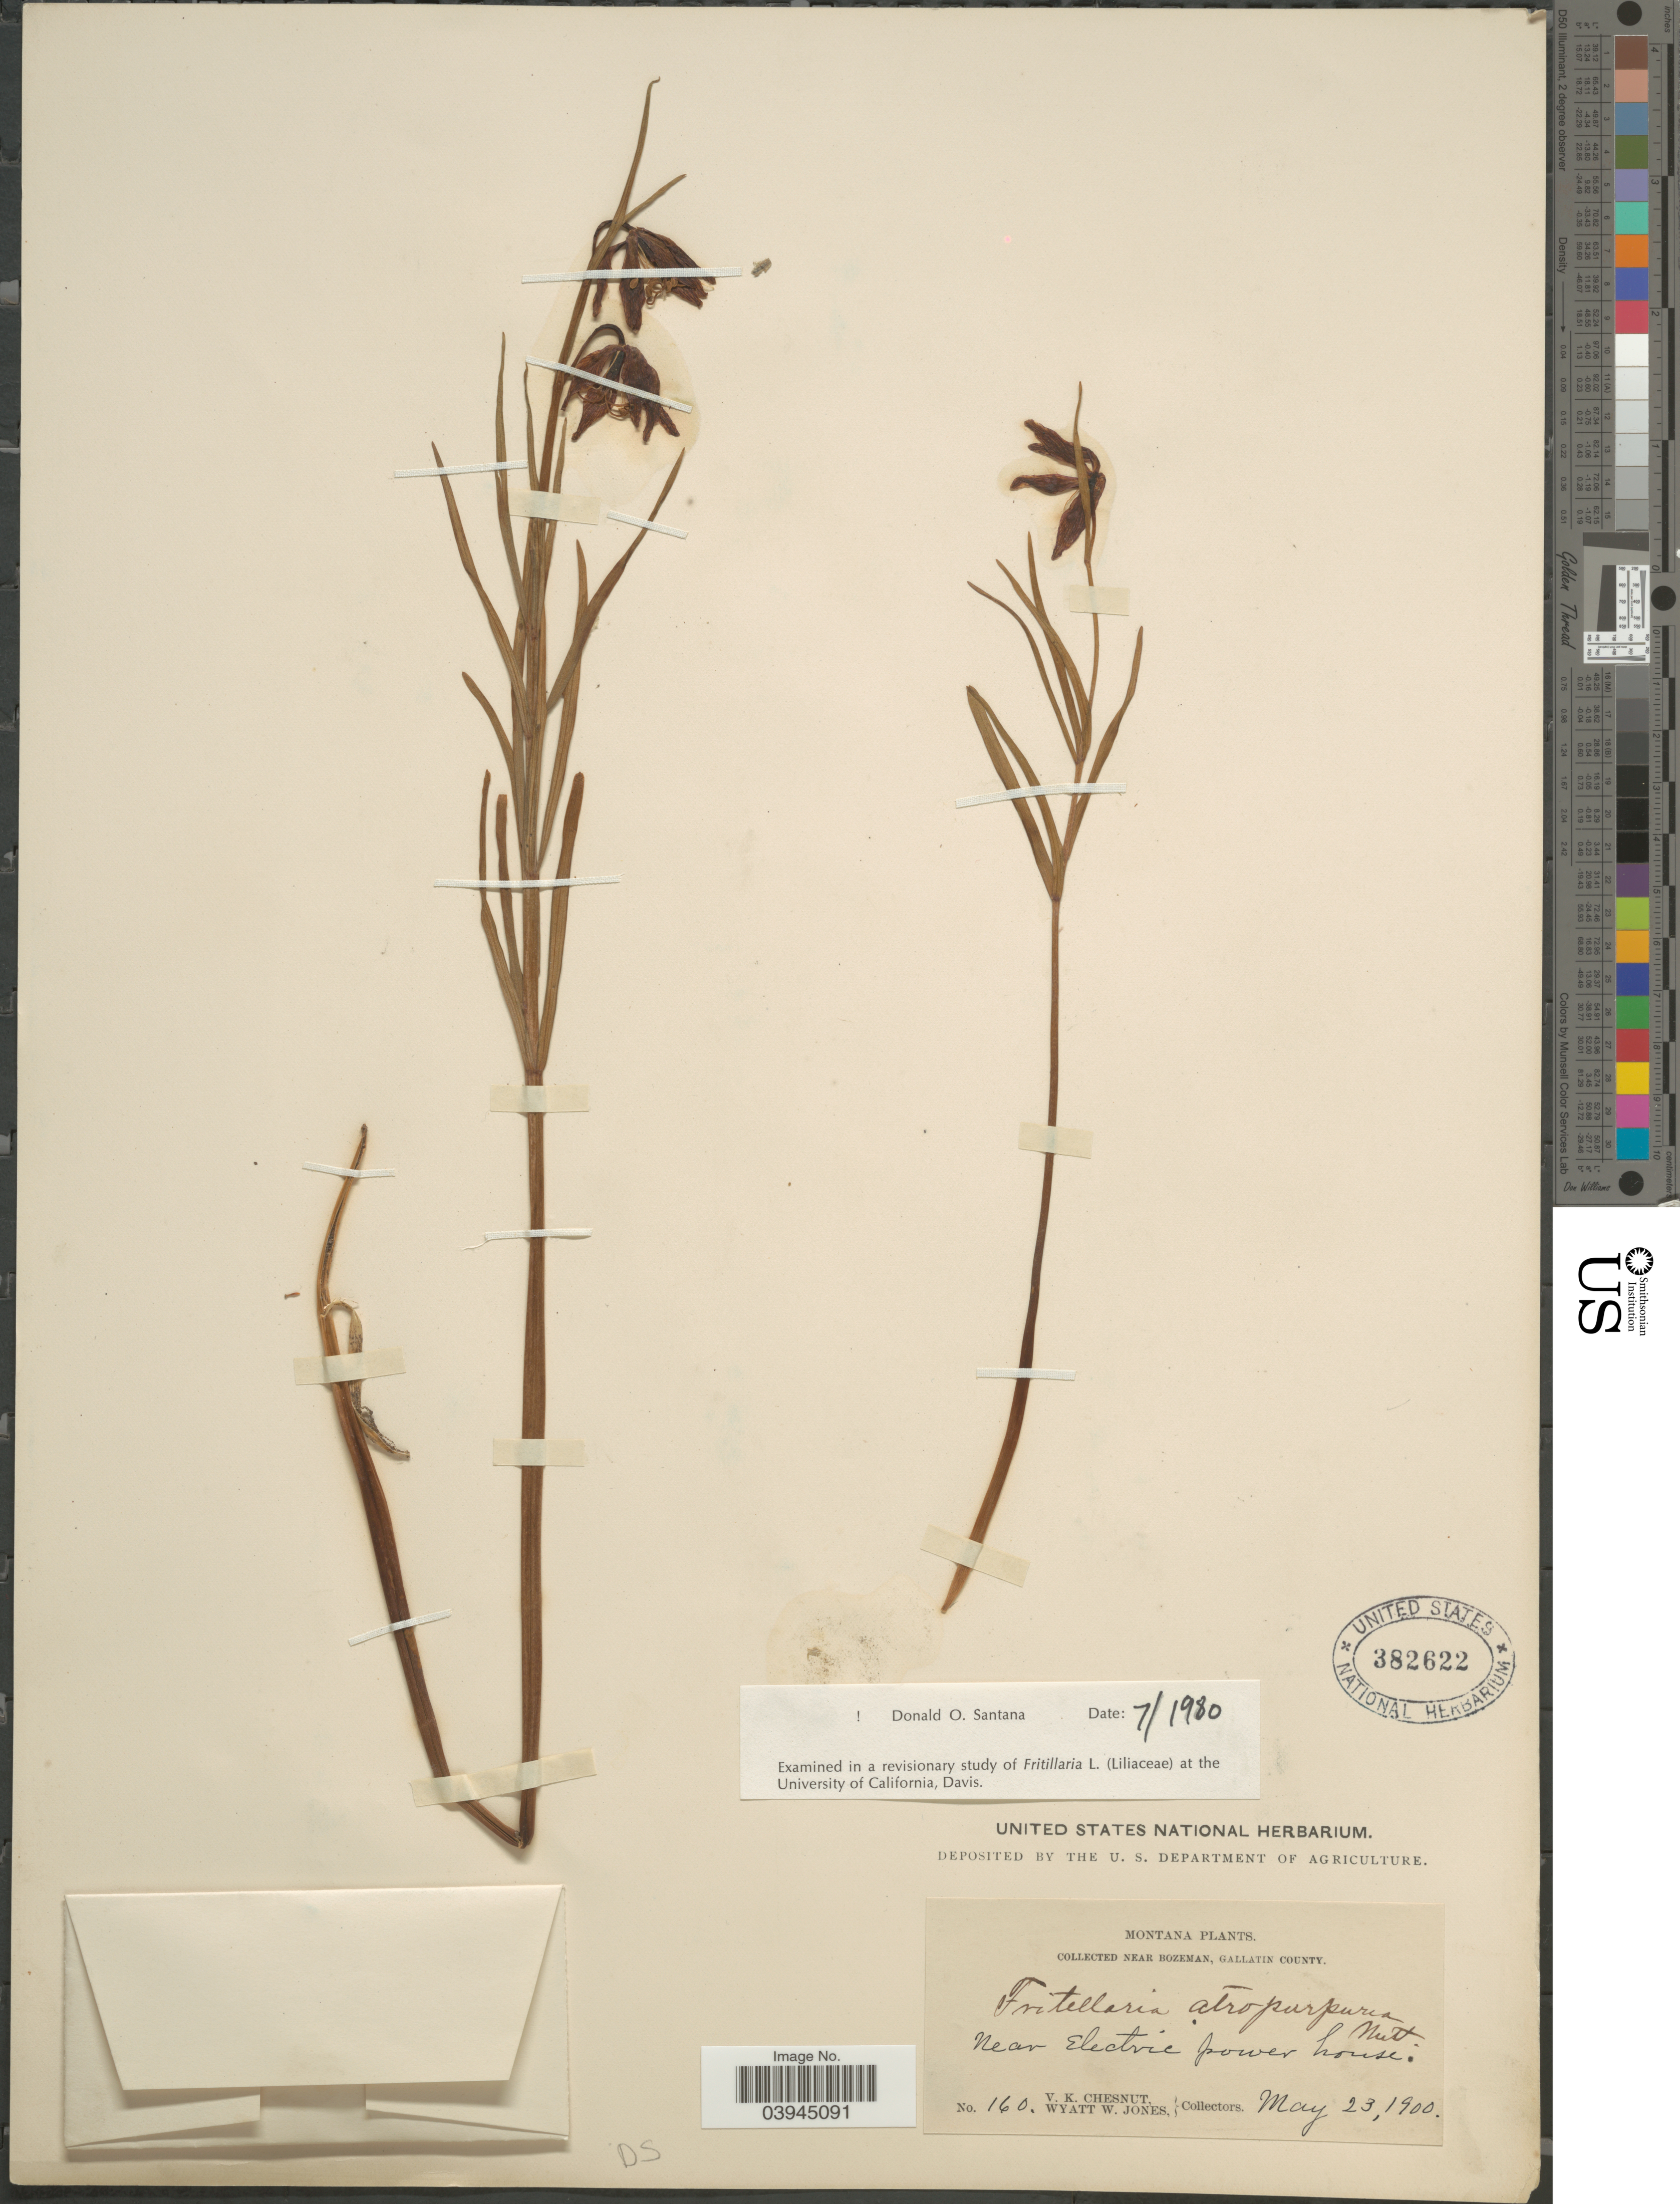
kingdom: Plantae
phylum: Tracheophyta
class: Liliopsida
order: Liliales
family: Liliaceae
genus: Fritillaria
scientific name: Fritillaria atropurpurea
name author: Nutt.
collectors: V. Chesnut & W. W. Jones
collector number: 160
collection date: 1900-05-23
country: United States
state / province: Montana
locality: Near Bozeman, Gallatin County. Near Electric power house.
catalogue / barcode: US 382622